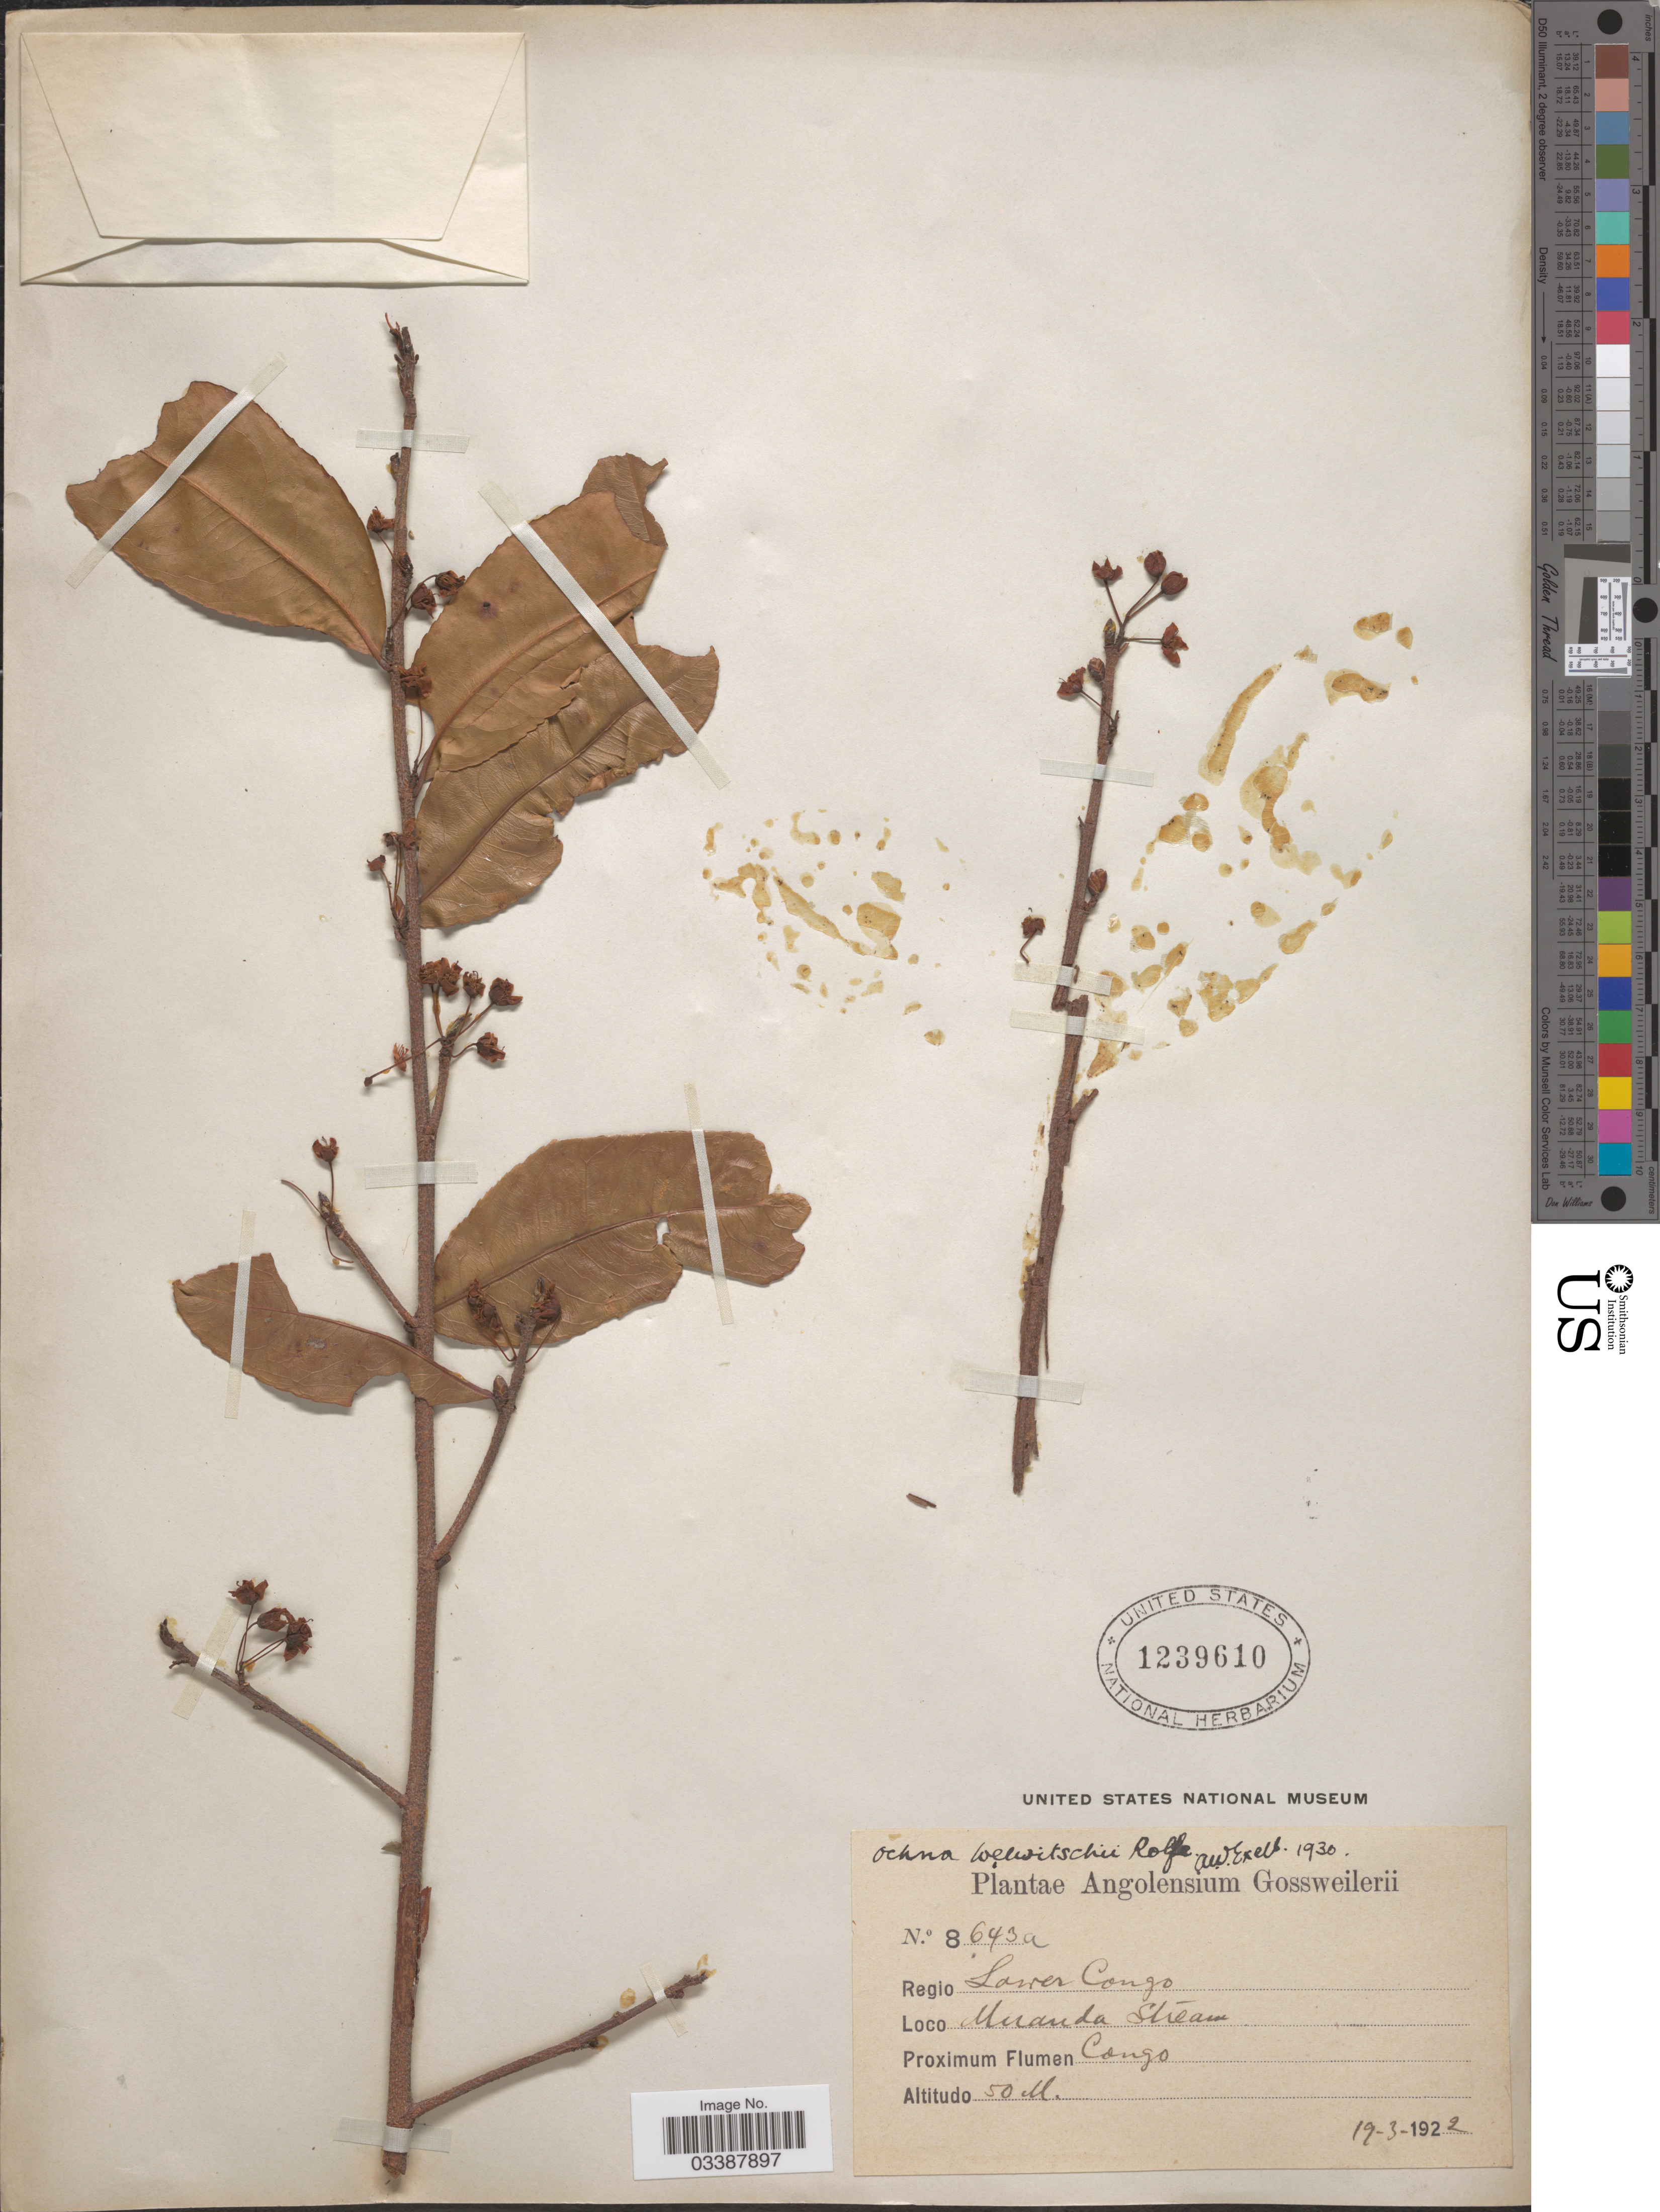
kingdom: Plantae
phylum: Tracheophyta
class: Magnoliopsida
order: Malpighiales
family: Ochnaceae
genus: Ochna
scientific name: Ochna afzelii subsp. mechowiana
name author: (O. Hoffm.) N. Robson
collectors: -. Gossweiler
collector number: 8643a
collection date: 1922-03-19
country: Angola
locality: Regio Lower Congo. Muanda Stream. Congo.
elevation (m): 50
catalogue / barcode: US 1239610